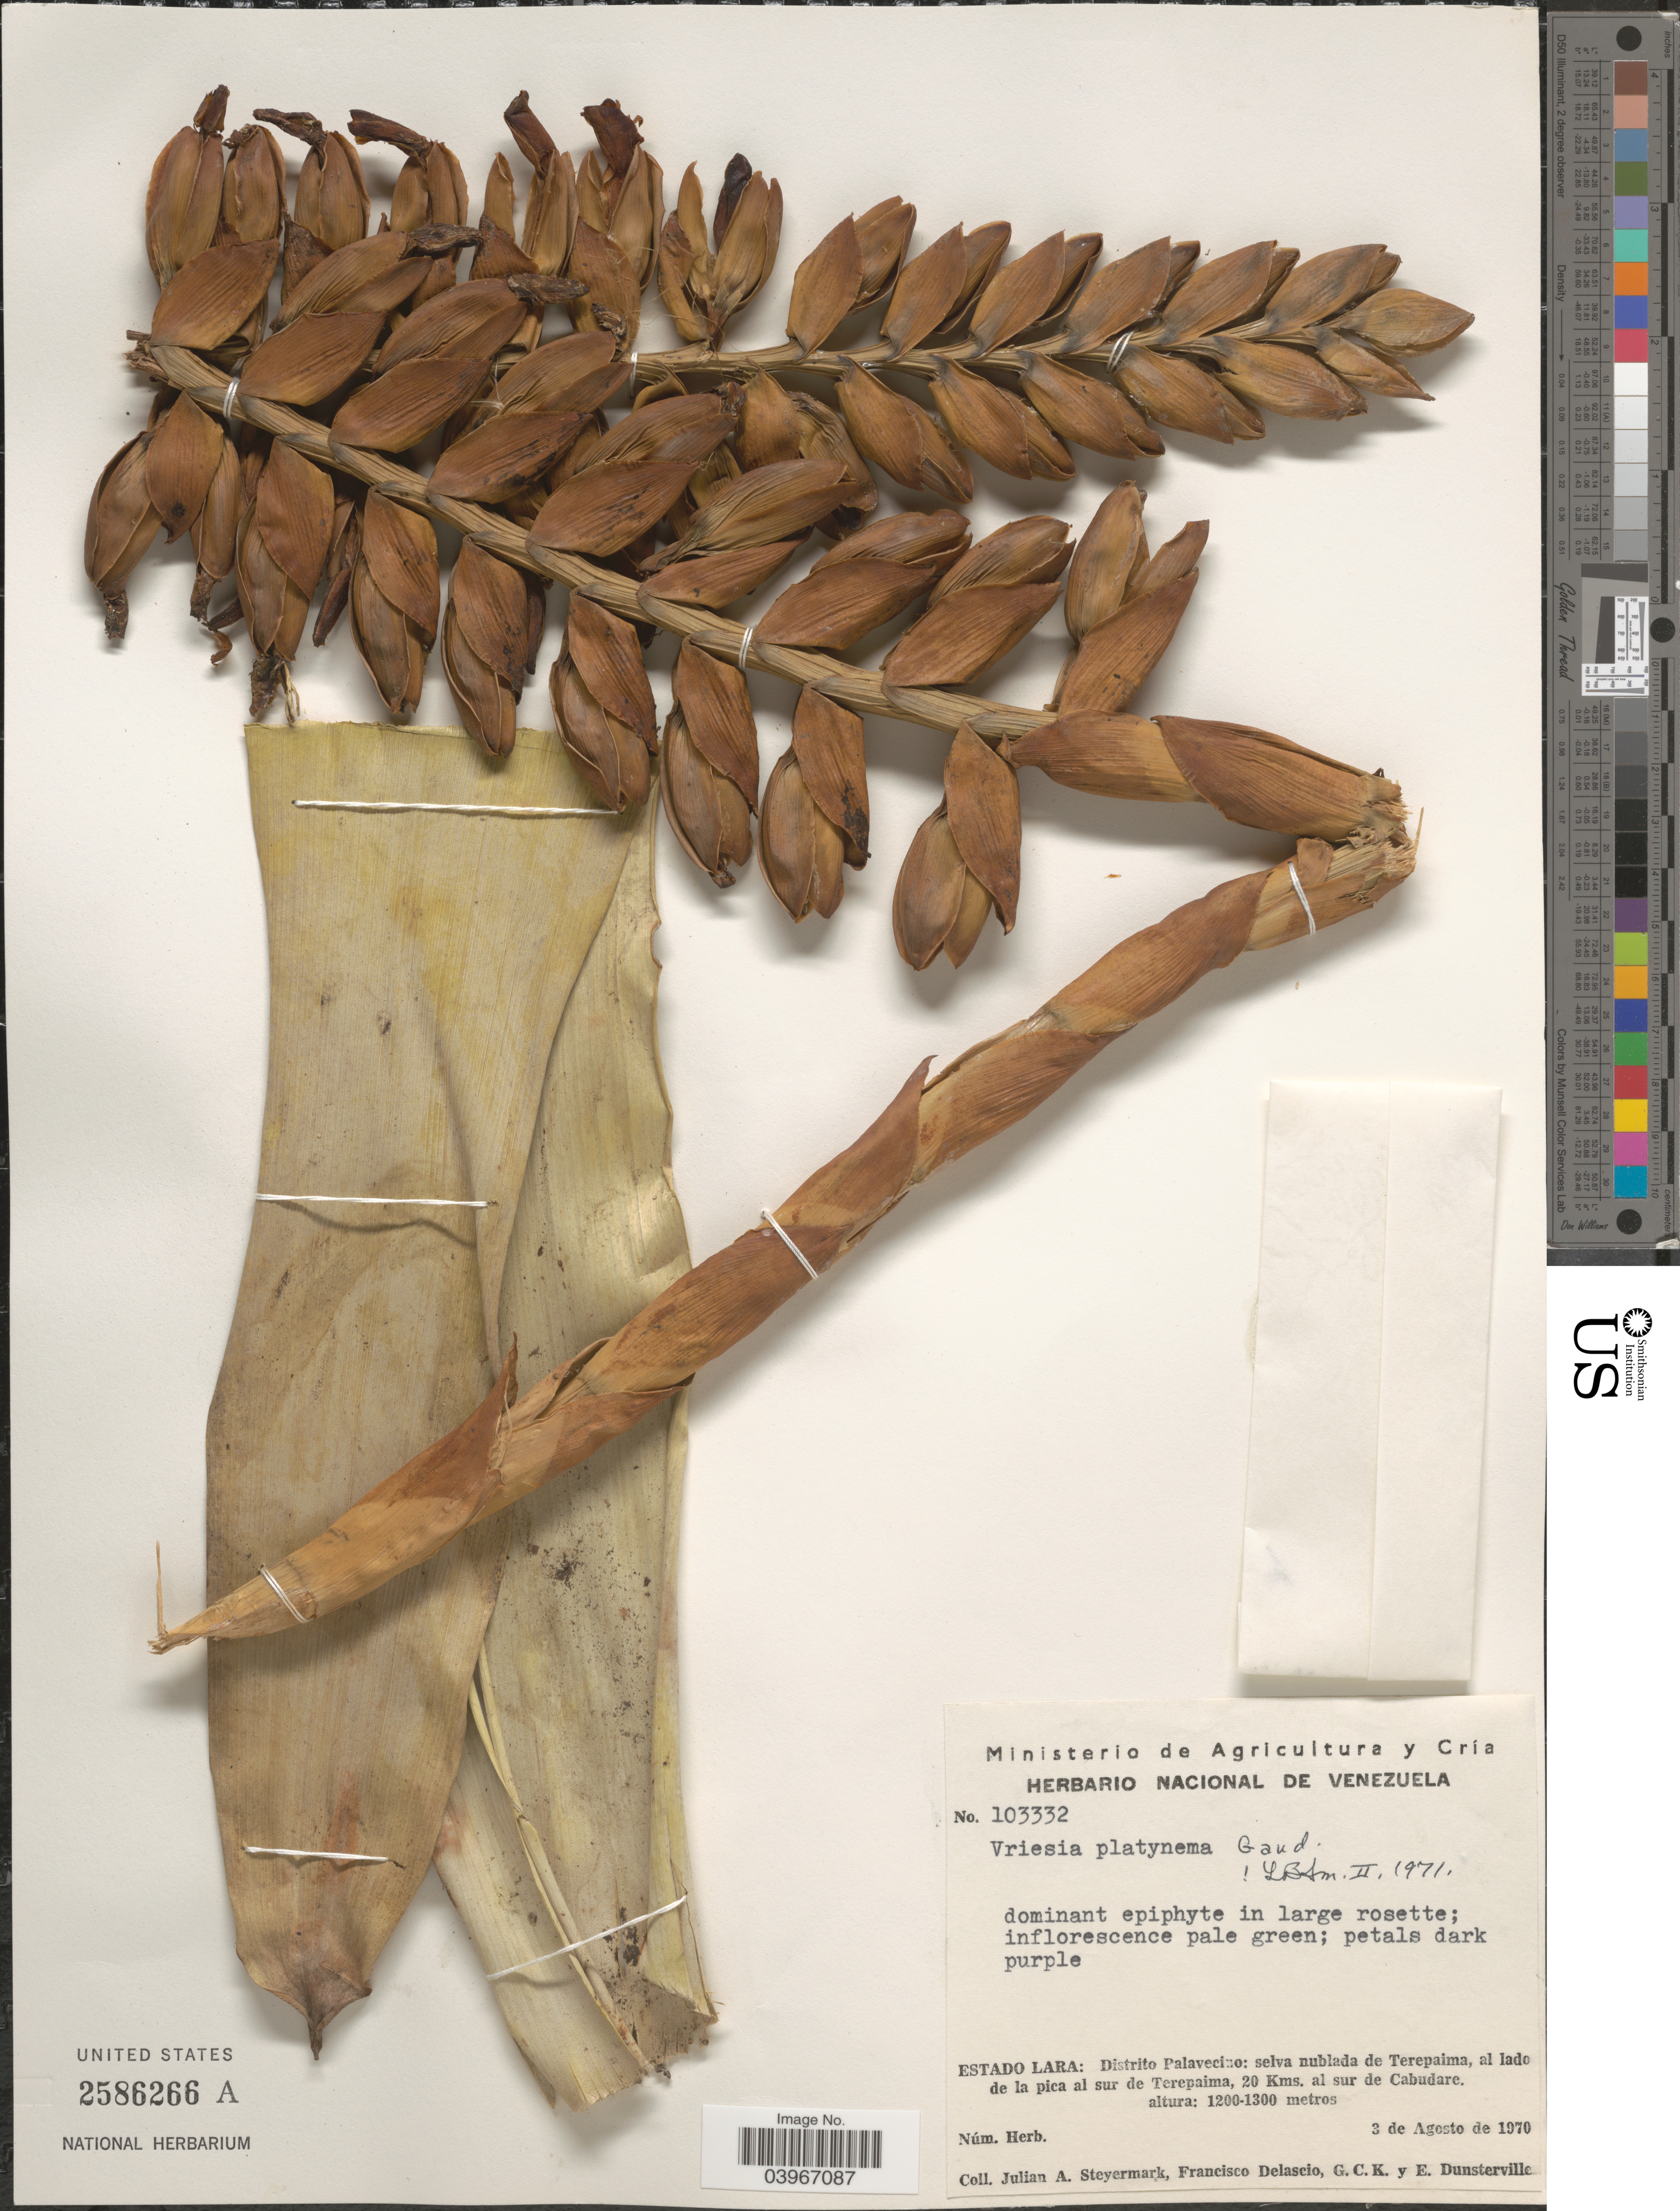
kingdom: Plantae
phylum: Tracheophyta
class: Liliopsida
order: Poales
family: Bromeliaceae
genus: Vriesea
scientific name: Vriesea platynema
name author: Gaudich.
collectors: J. Steyermark, F. Delascio, G. C. K. Dunsterville & E. Dunsterville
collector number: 103332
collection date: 1970-08-03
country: Venezuela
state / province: Lara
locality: Distrito Palavecino: selva nublada de Terepaima, al lado de la pica al sur de Terepaima, 20 Kms. al sur de Cabudare.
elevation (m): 1200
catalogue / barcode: US 2586266A